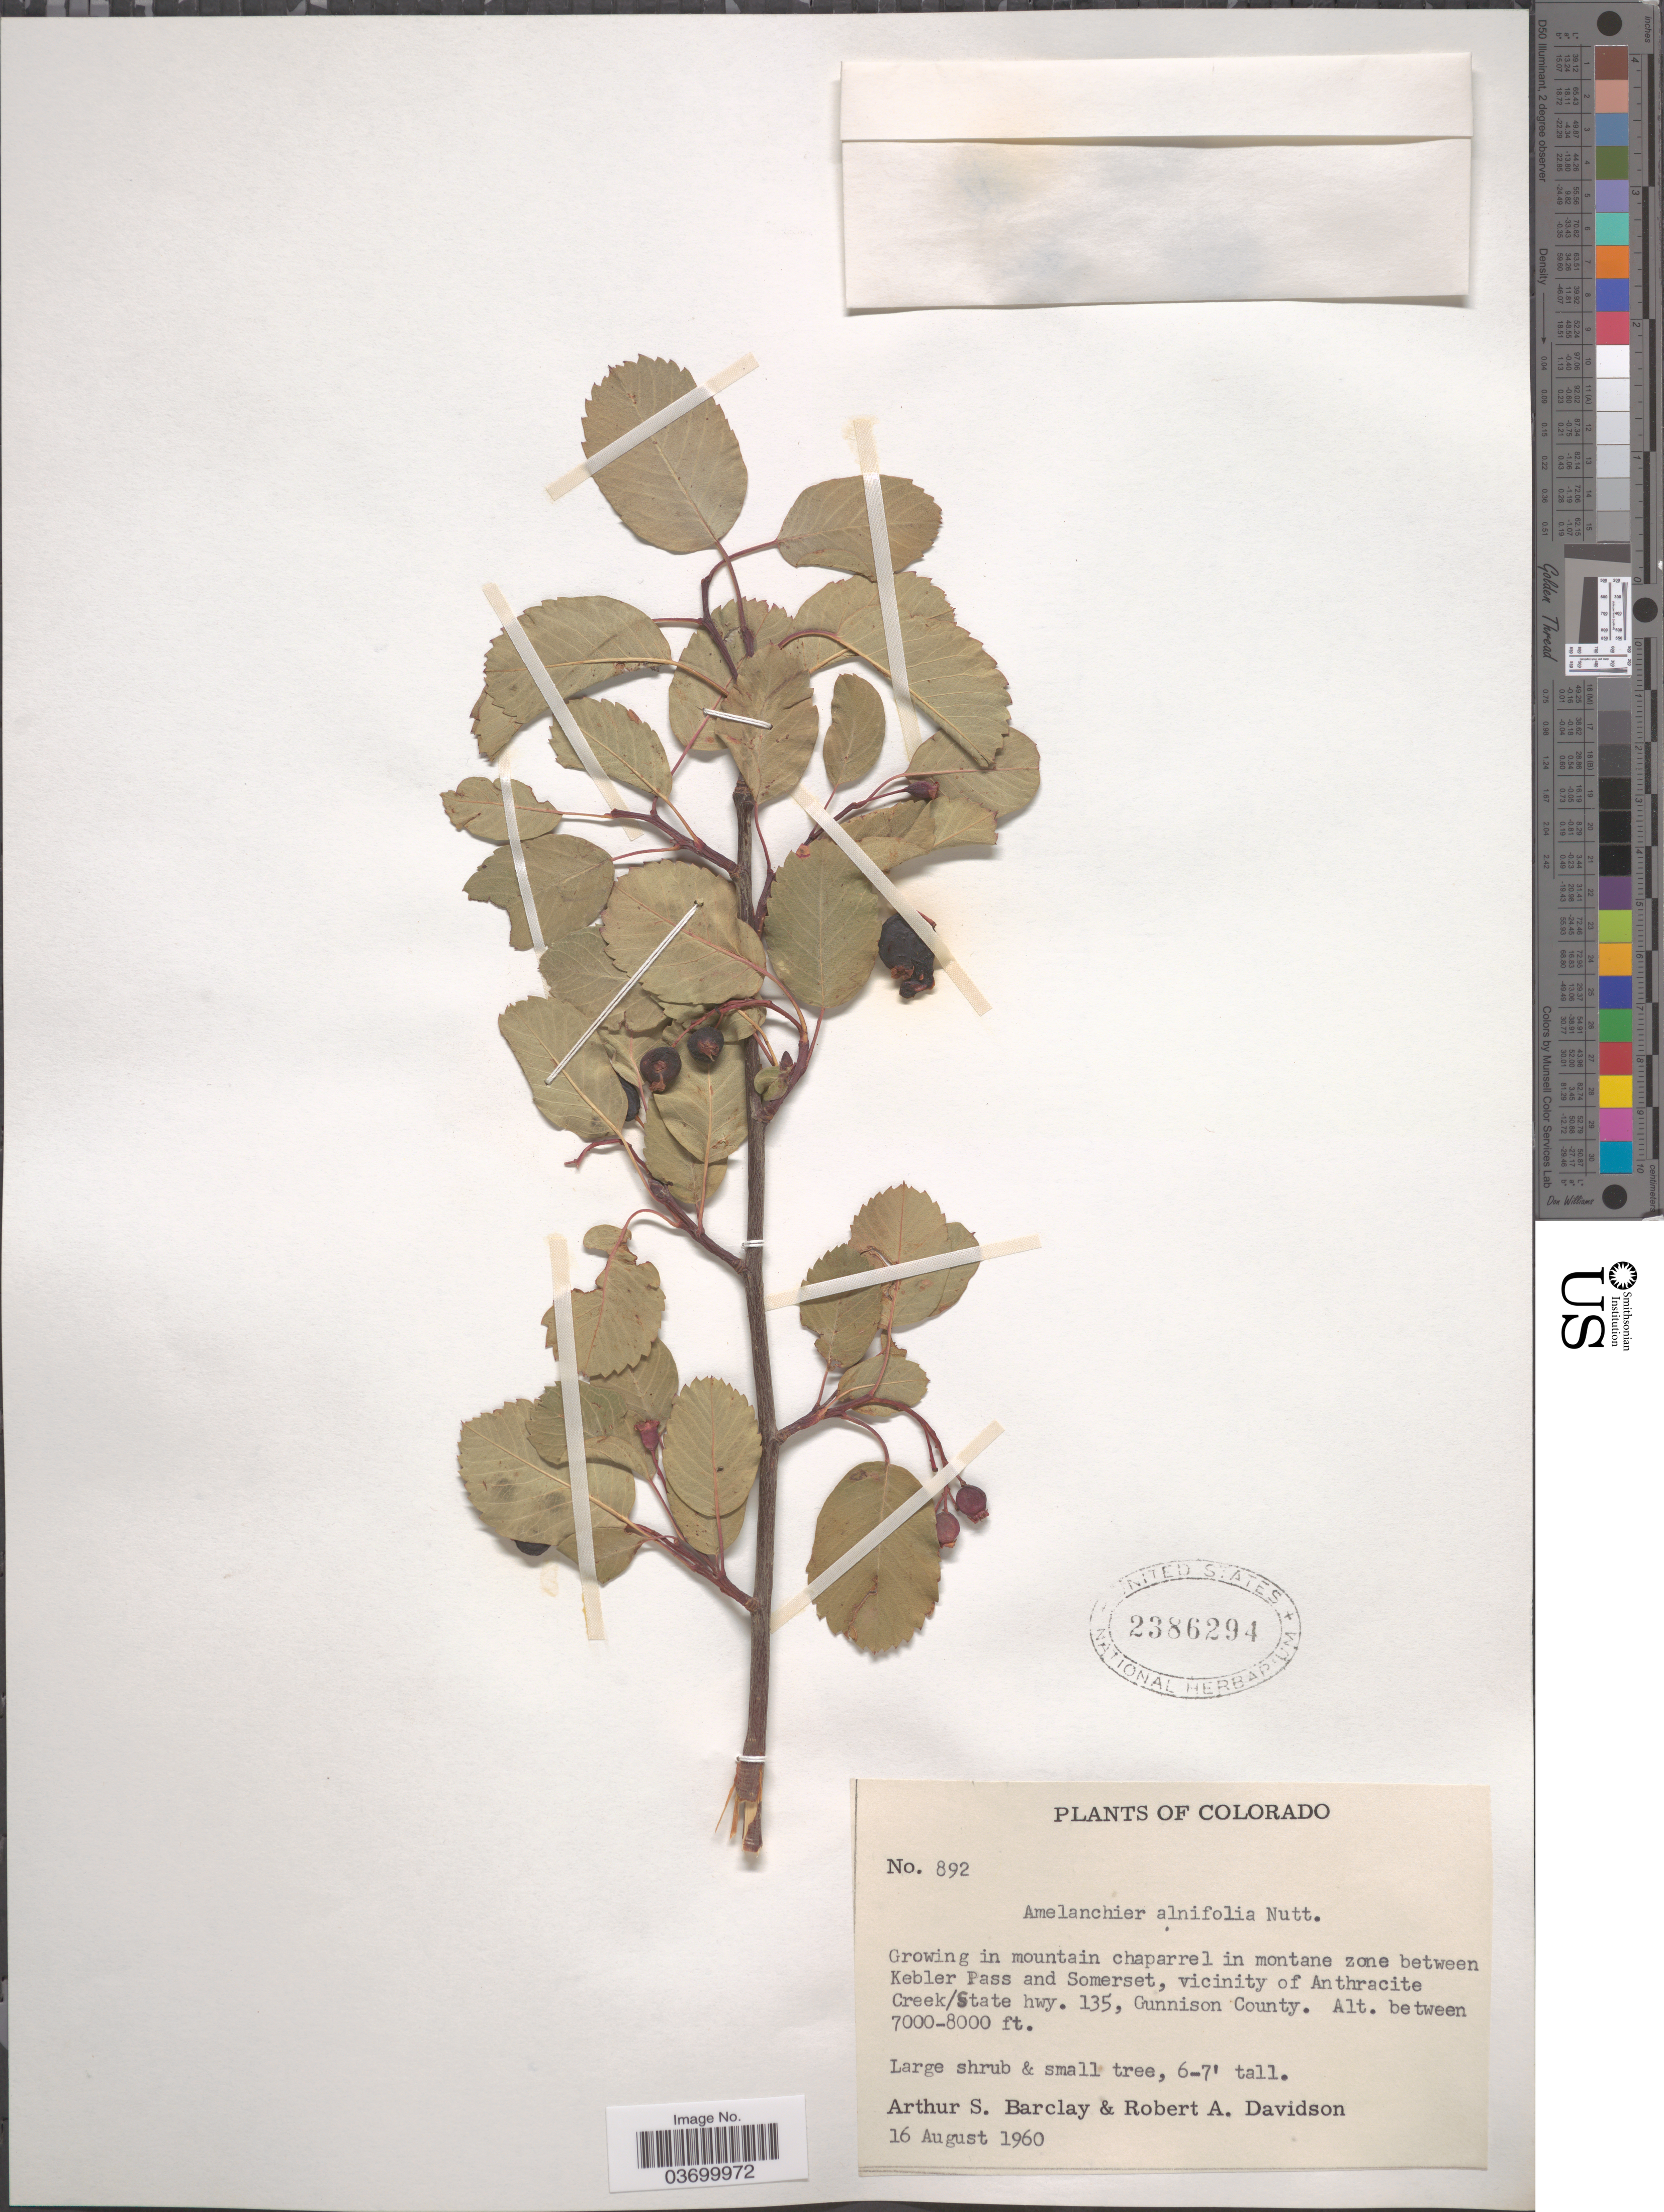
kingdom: Plantae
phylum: Tracheophyta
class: Magnoliopsida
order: Rosales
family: Rosaceae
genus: Amelanchier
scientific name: Amelanchier alnifolia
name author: (Nutt.) Nutt. ex M. Roem.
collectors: A. S. Barclay & R. A. Davidson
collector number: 892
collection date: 1960-08-16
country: United States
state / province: Colorado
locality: Growing in mountain chaparrel in montane zone between Kebler Pass and Somerset, vicinity of Anthracite Creek/State hwy. 135, Gunnison County.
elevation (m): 2134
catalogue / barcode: US 2386294